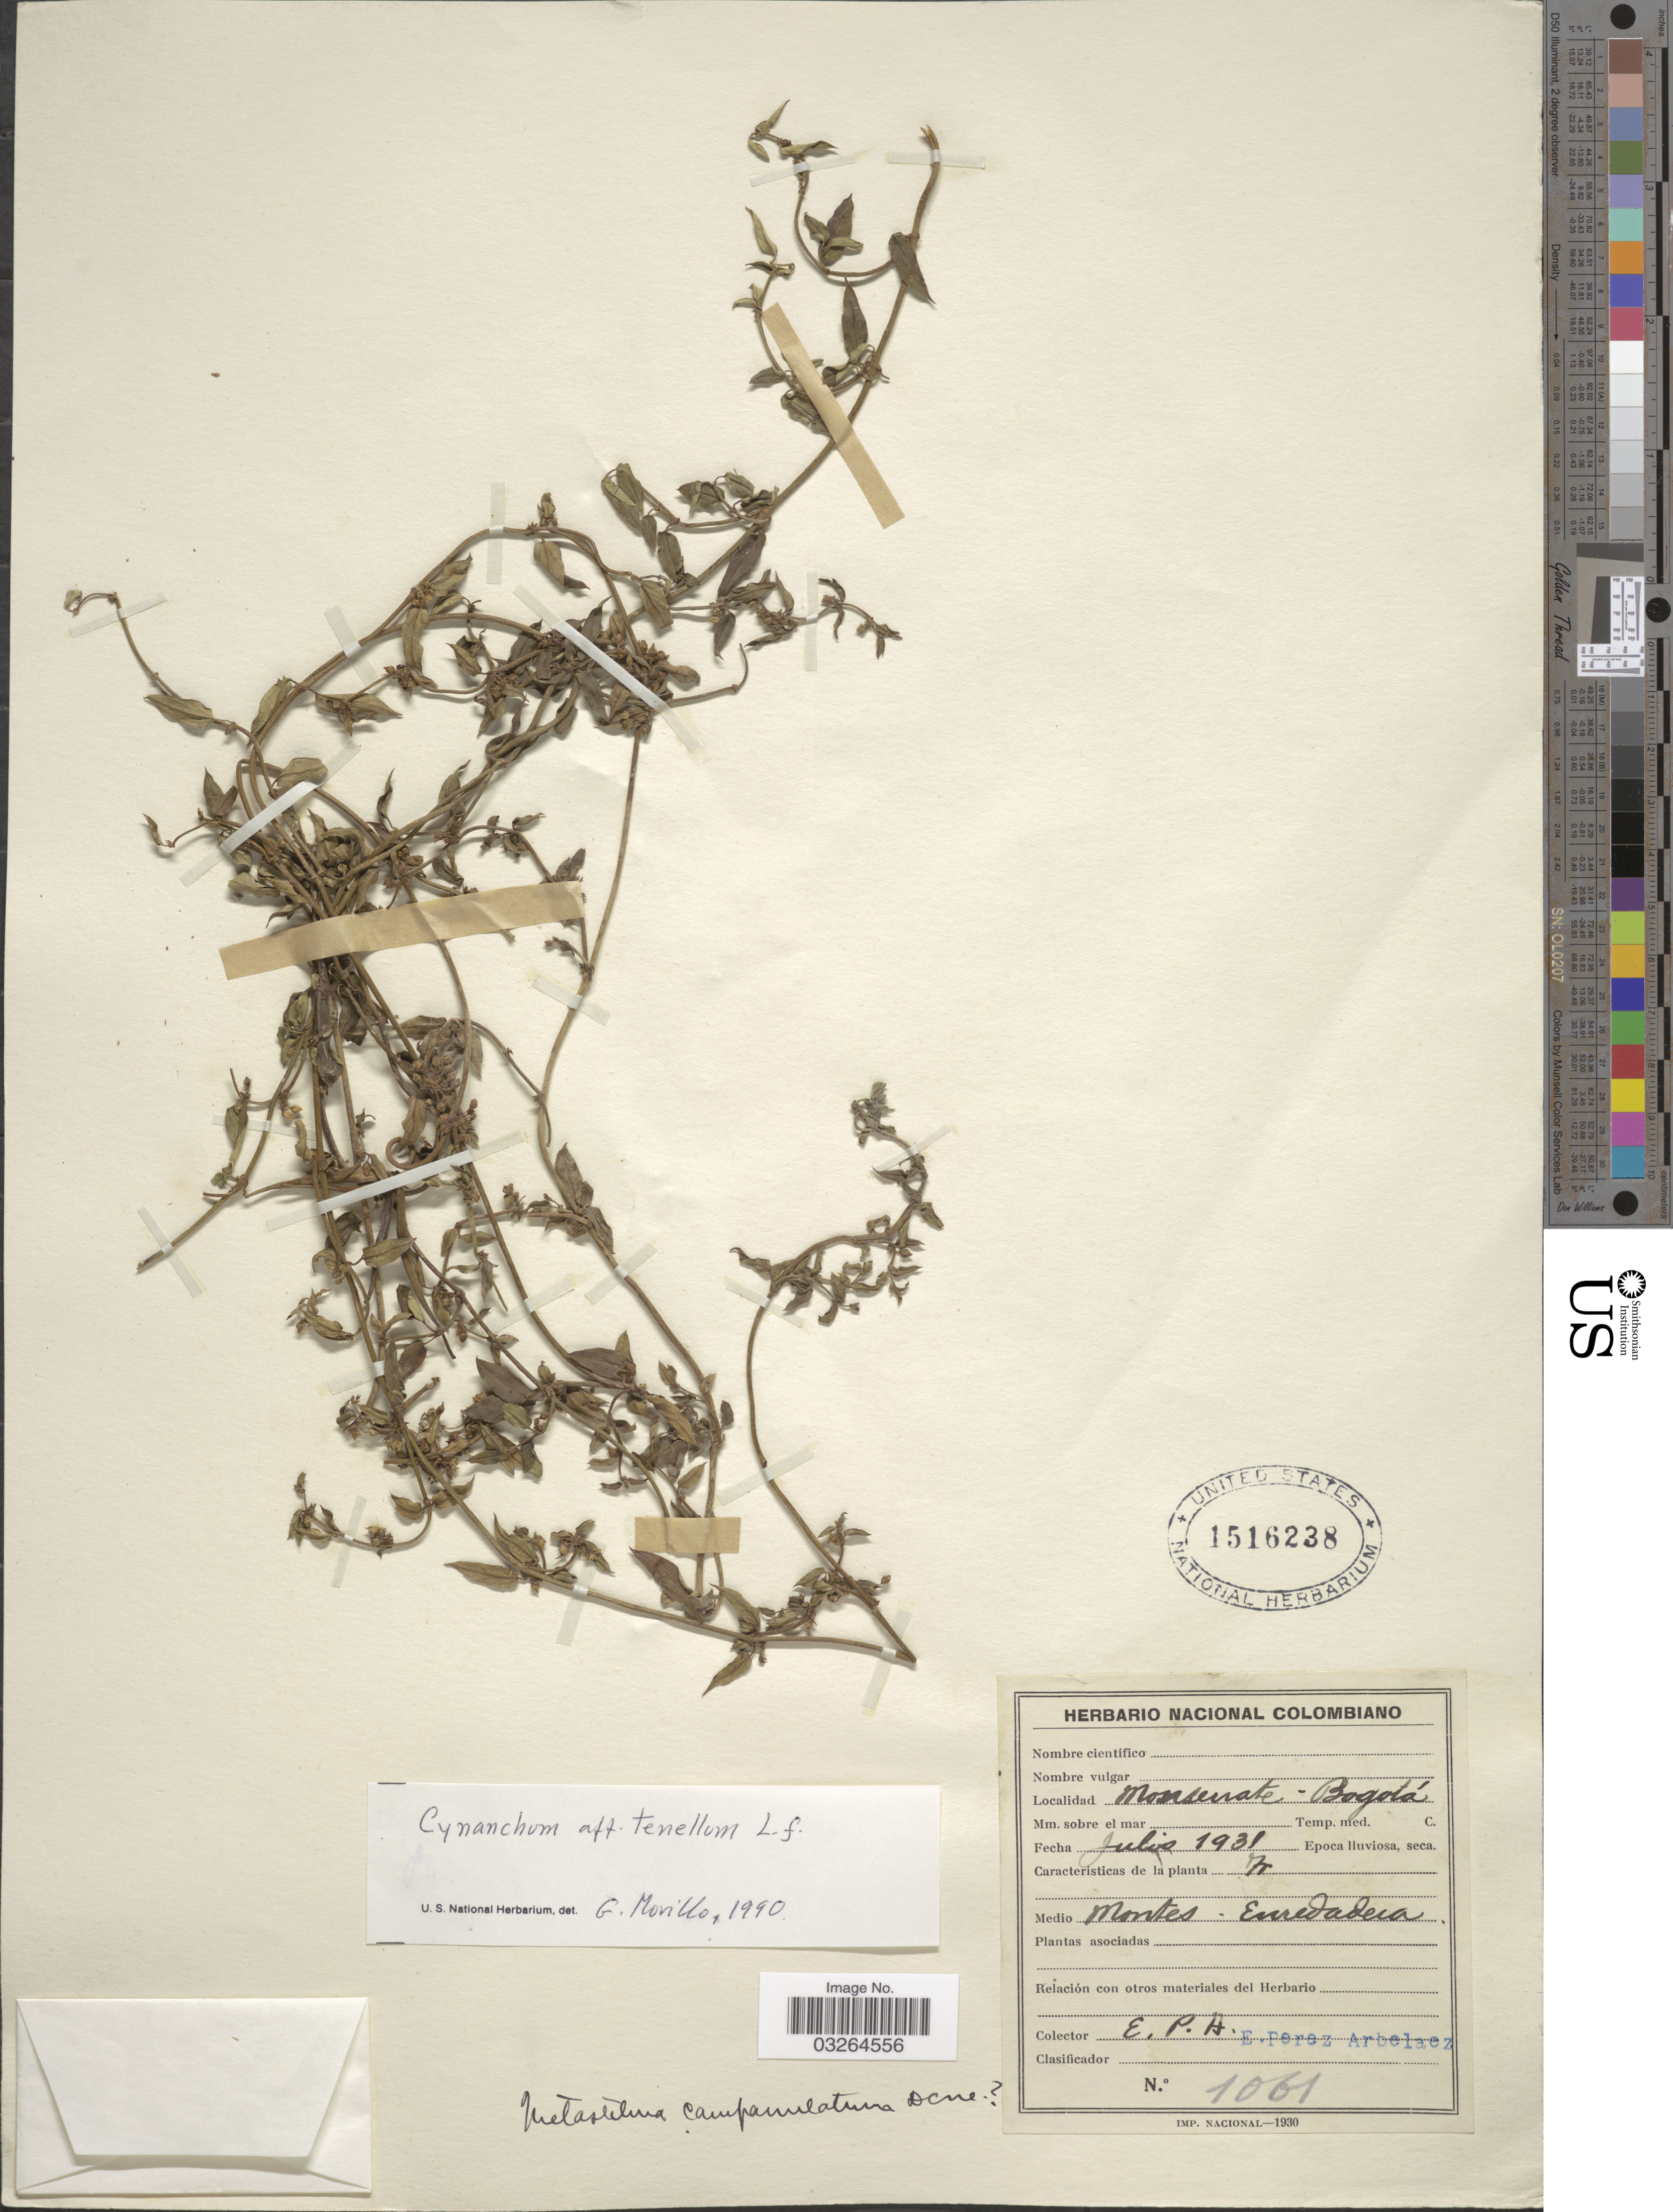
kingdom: Plantae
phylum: Tracheophyta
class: Magnoliopsida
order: Gentianales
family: Apocynaceae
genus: Scyphostelma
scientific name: Scyphostelma tenellum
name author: (L. f.) Liede & Meve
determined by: Liede-Schumann, Sigrid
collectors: E. Pérez Arbeláez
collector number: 1061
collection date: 1931-07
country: Colombia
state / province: Bogota D.C.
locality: Monserrate - Bogotá.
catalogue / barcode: US 1516238